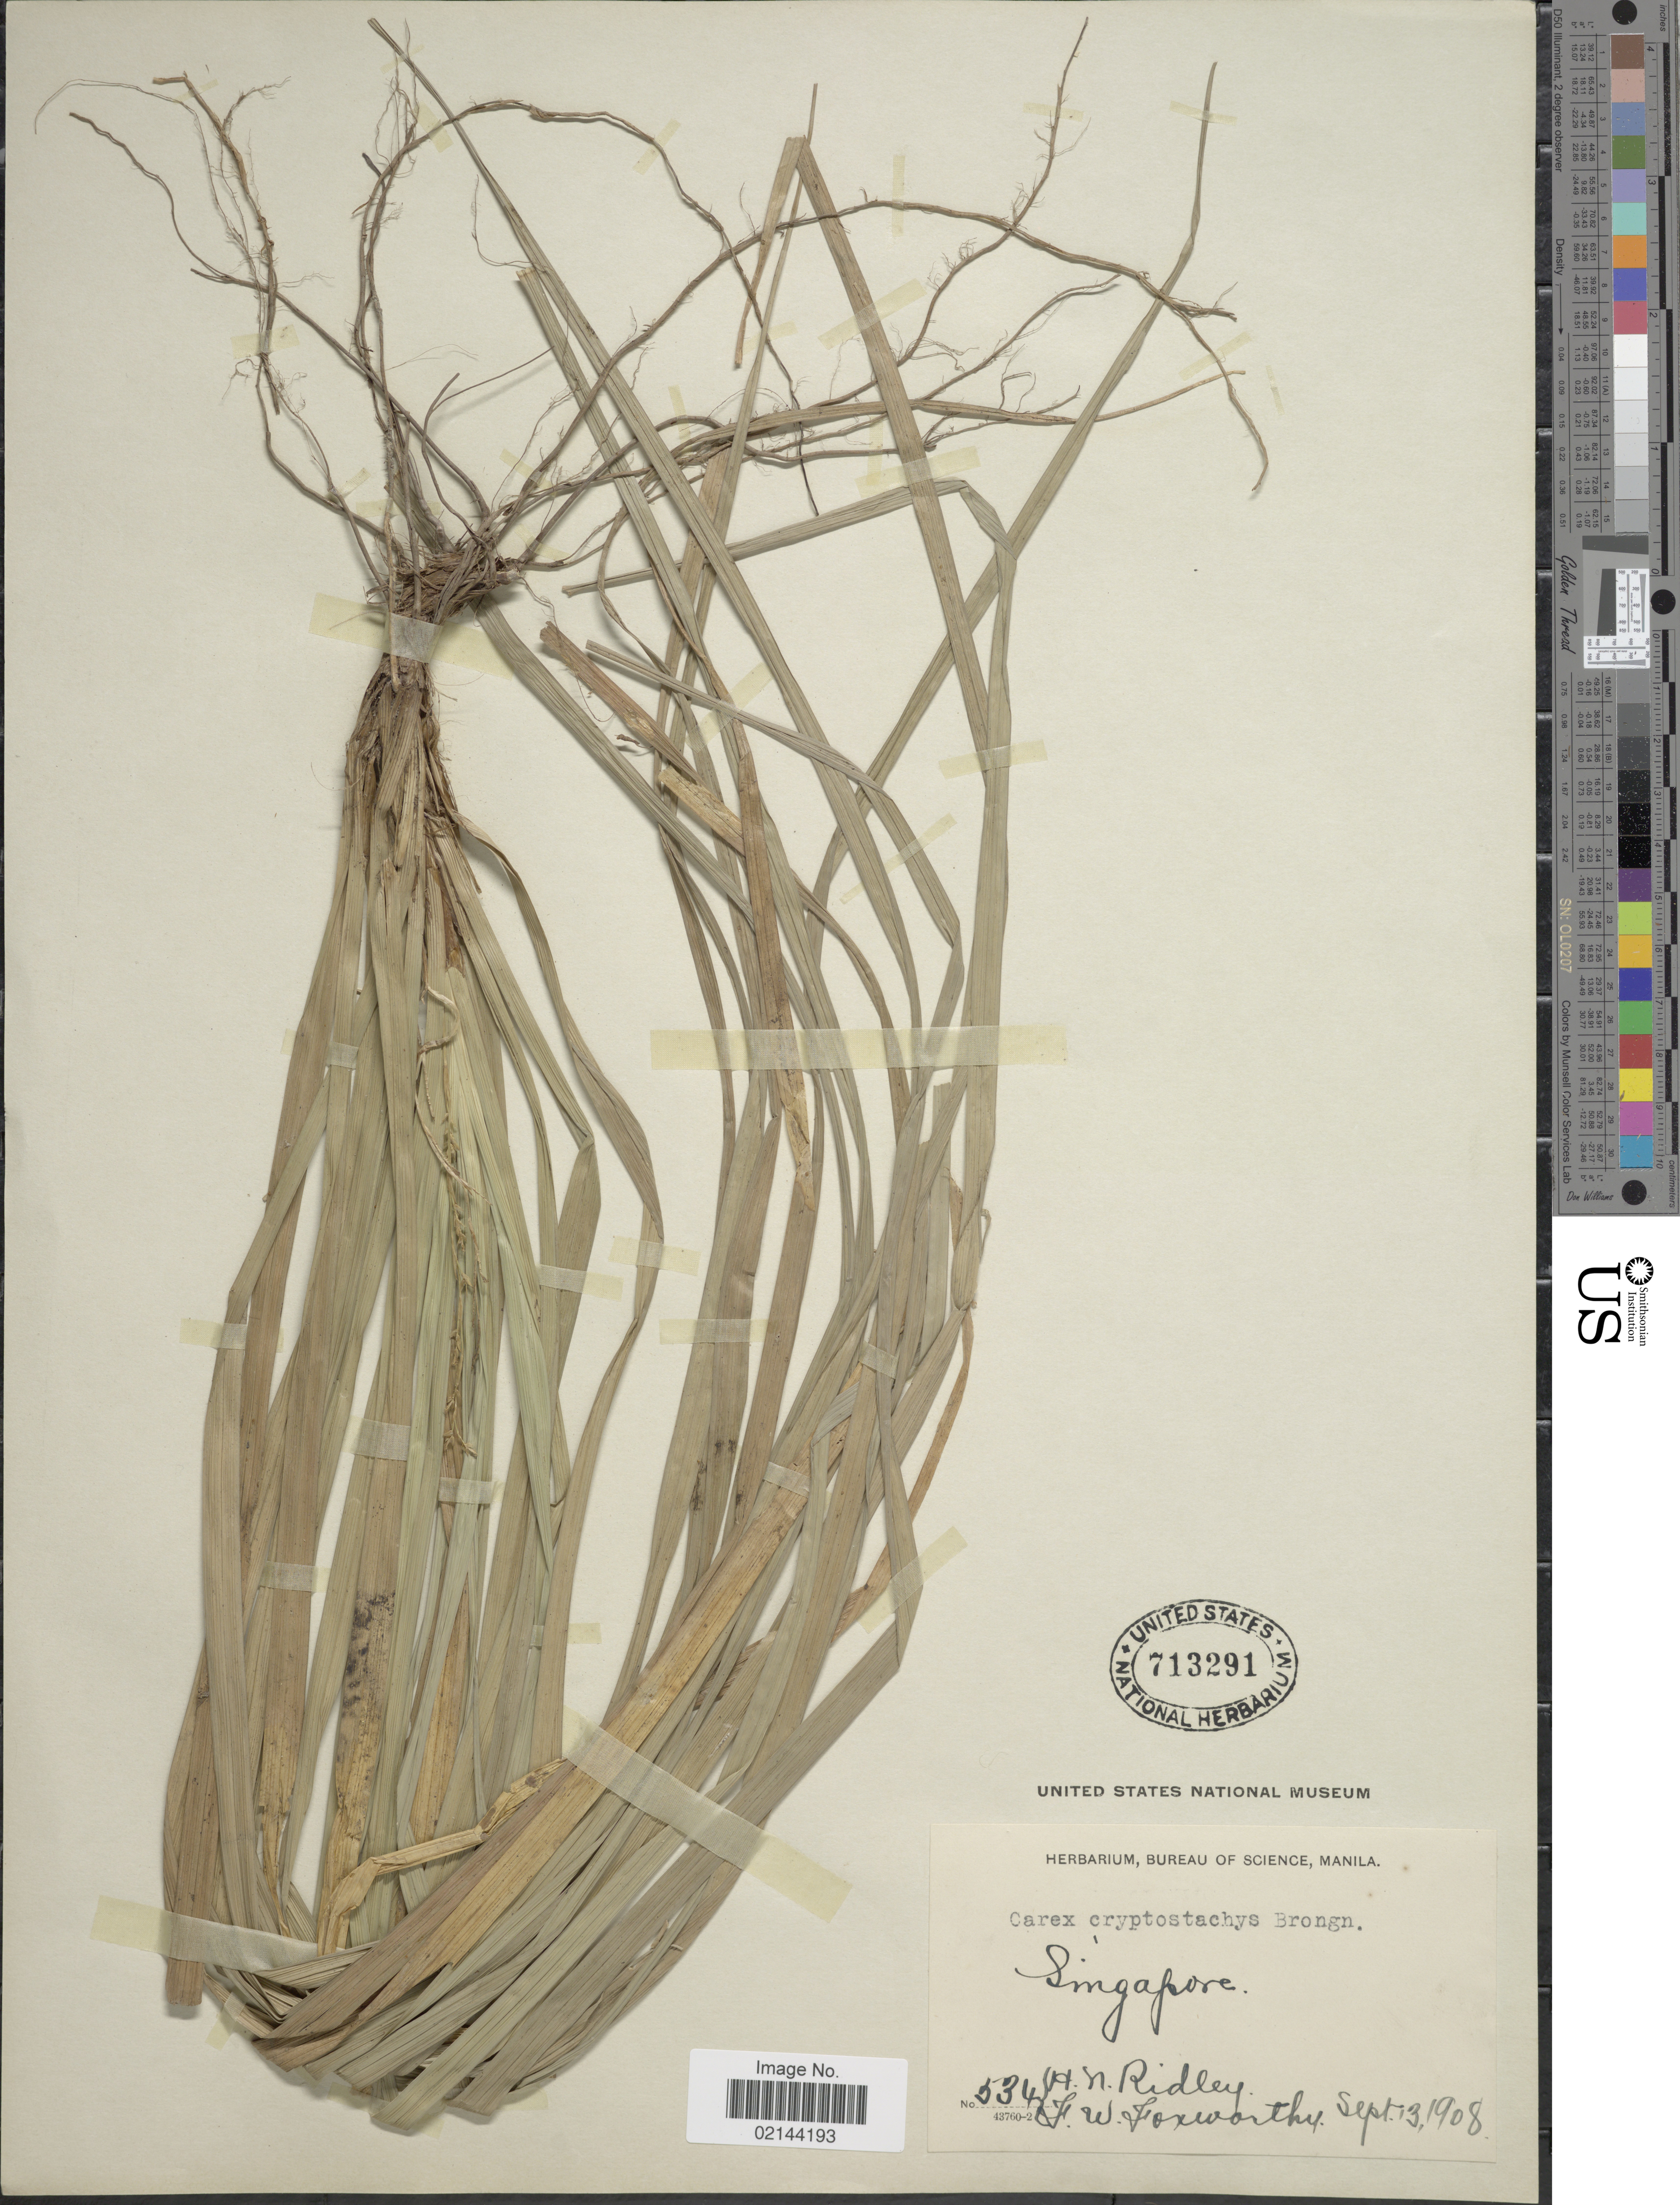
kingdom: Plantae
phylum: Tracheophyta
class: Liliopsida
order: Poales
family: Cyperaceae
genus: Carex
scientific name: Carex cryptostachys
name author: Brongn.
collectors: H. N. Ridley & F. W. Foxworthy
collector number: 534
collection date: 1908-09-13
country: Singapore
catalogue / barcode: US 713291